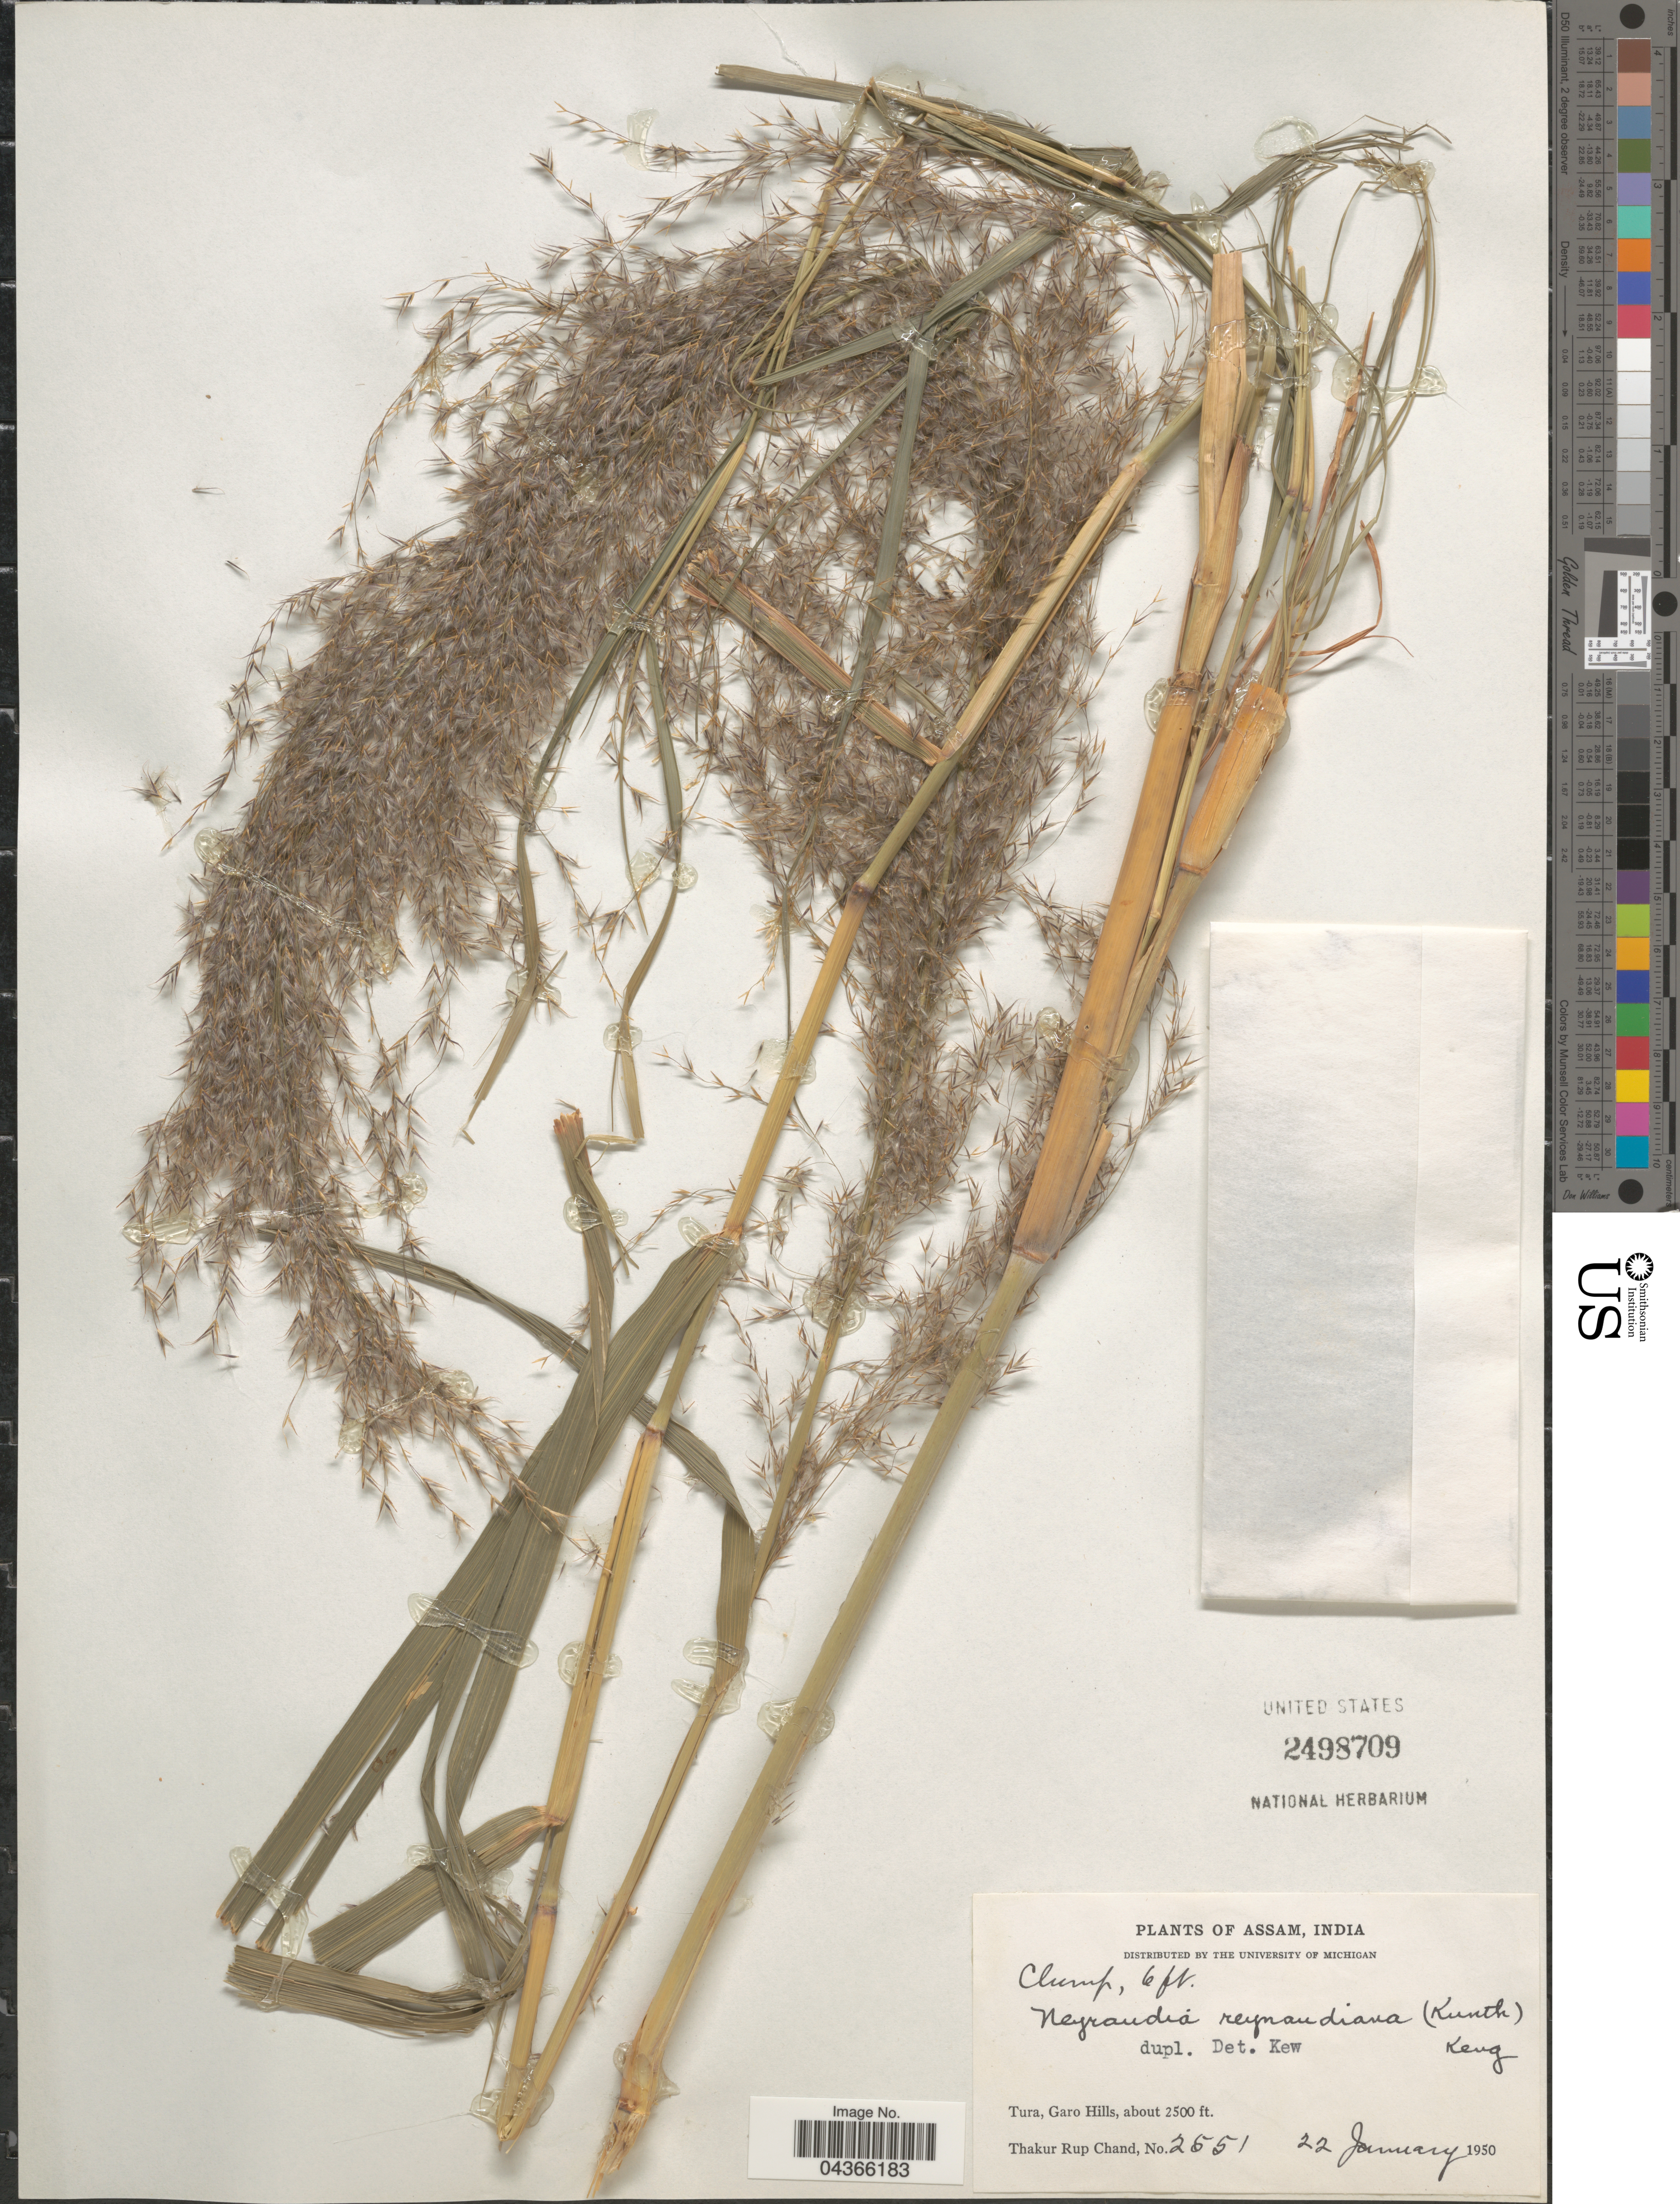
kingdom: Plantae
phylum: Tracheophyta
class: Liliopsida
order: Poales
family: Poaceae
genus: Neyraudia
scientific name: Neyraudia reynaudiana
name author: (Kunth) Keng ex Hitchc.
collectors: T. R. Chand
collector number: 2551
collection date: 1950-01-22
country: India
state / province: Meghalaya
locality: Tura, Garo Hills.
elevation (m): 762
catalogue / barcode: US 2498709